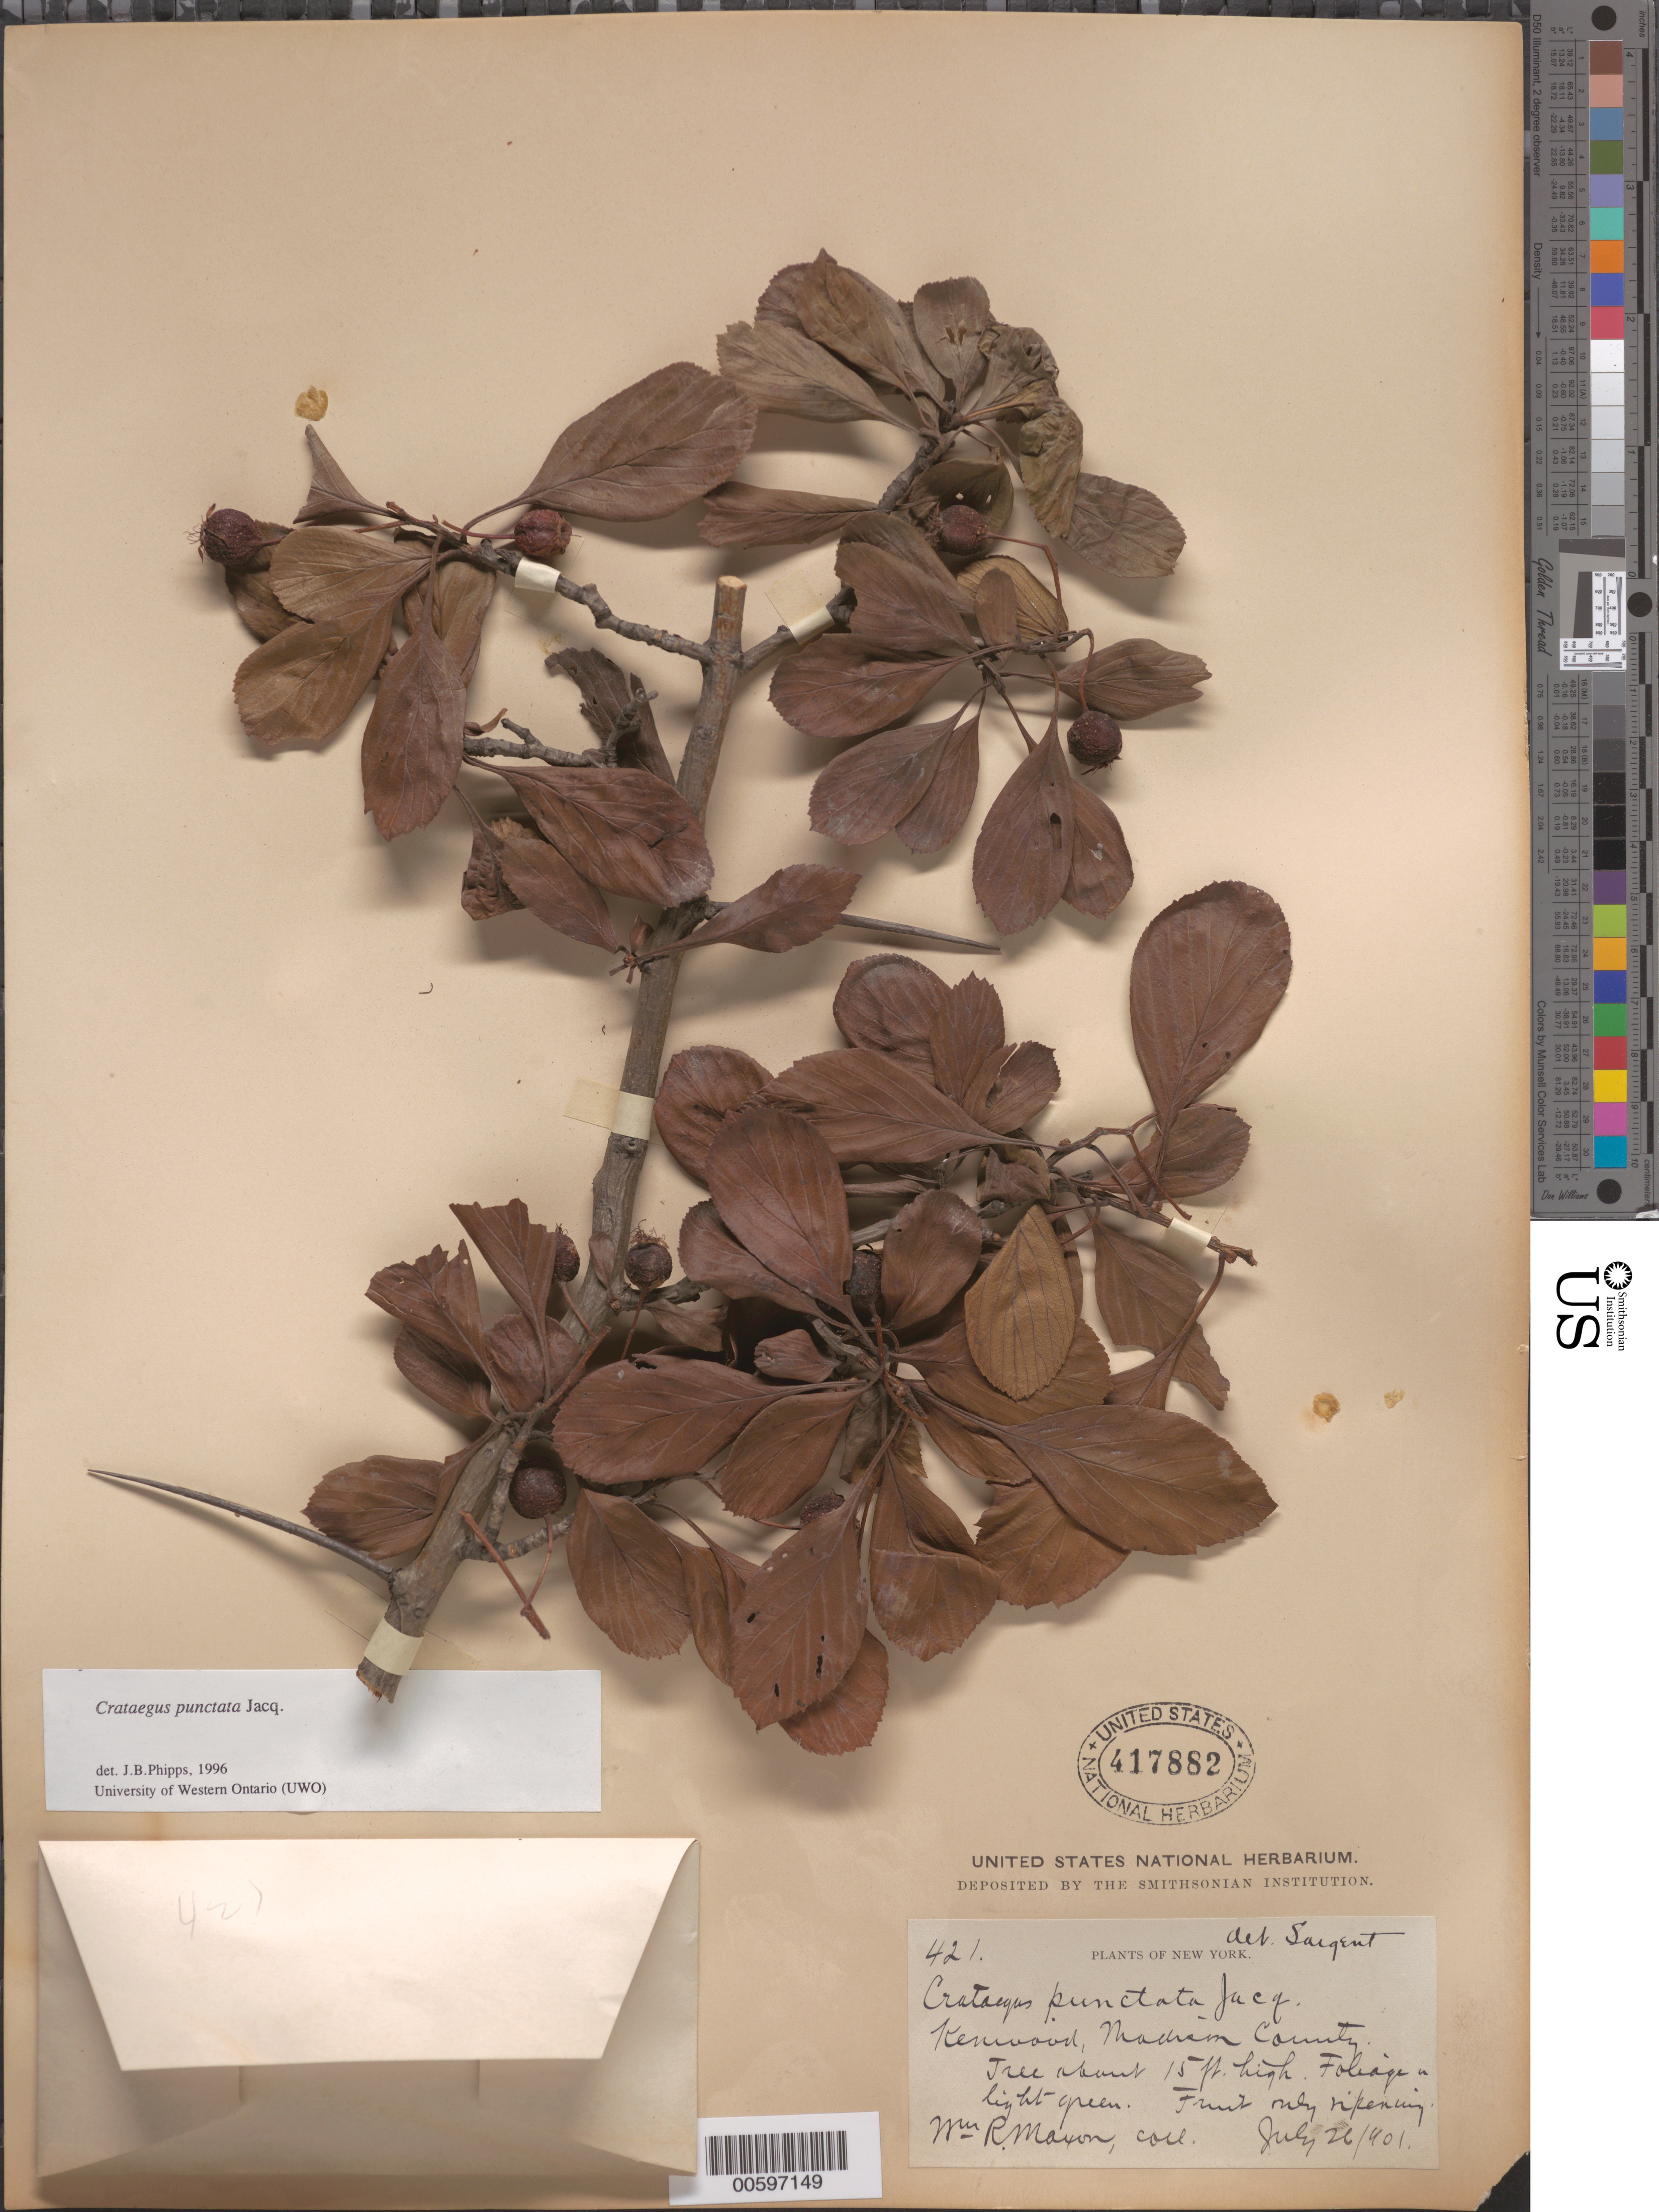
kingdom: Plantae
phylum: Tracheophyta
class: Magnoliopsida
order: Rosales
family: Rosaceae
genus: Crataegus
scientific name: Crataegus punctata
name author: Jacq.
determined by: Sargent, C. S.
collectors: W. R. Maxon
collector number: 421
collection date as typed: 26 Jul 1901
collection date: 1901-07-26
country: United States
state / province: New York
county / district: Madison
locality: Kenwood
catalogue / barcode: US 417882